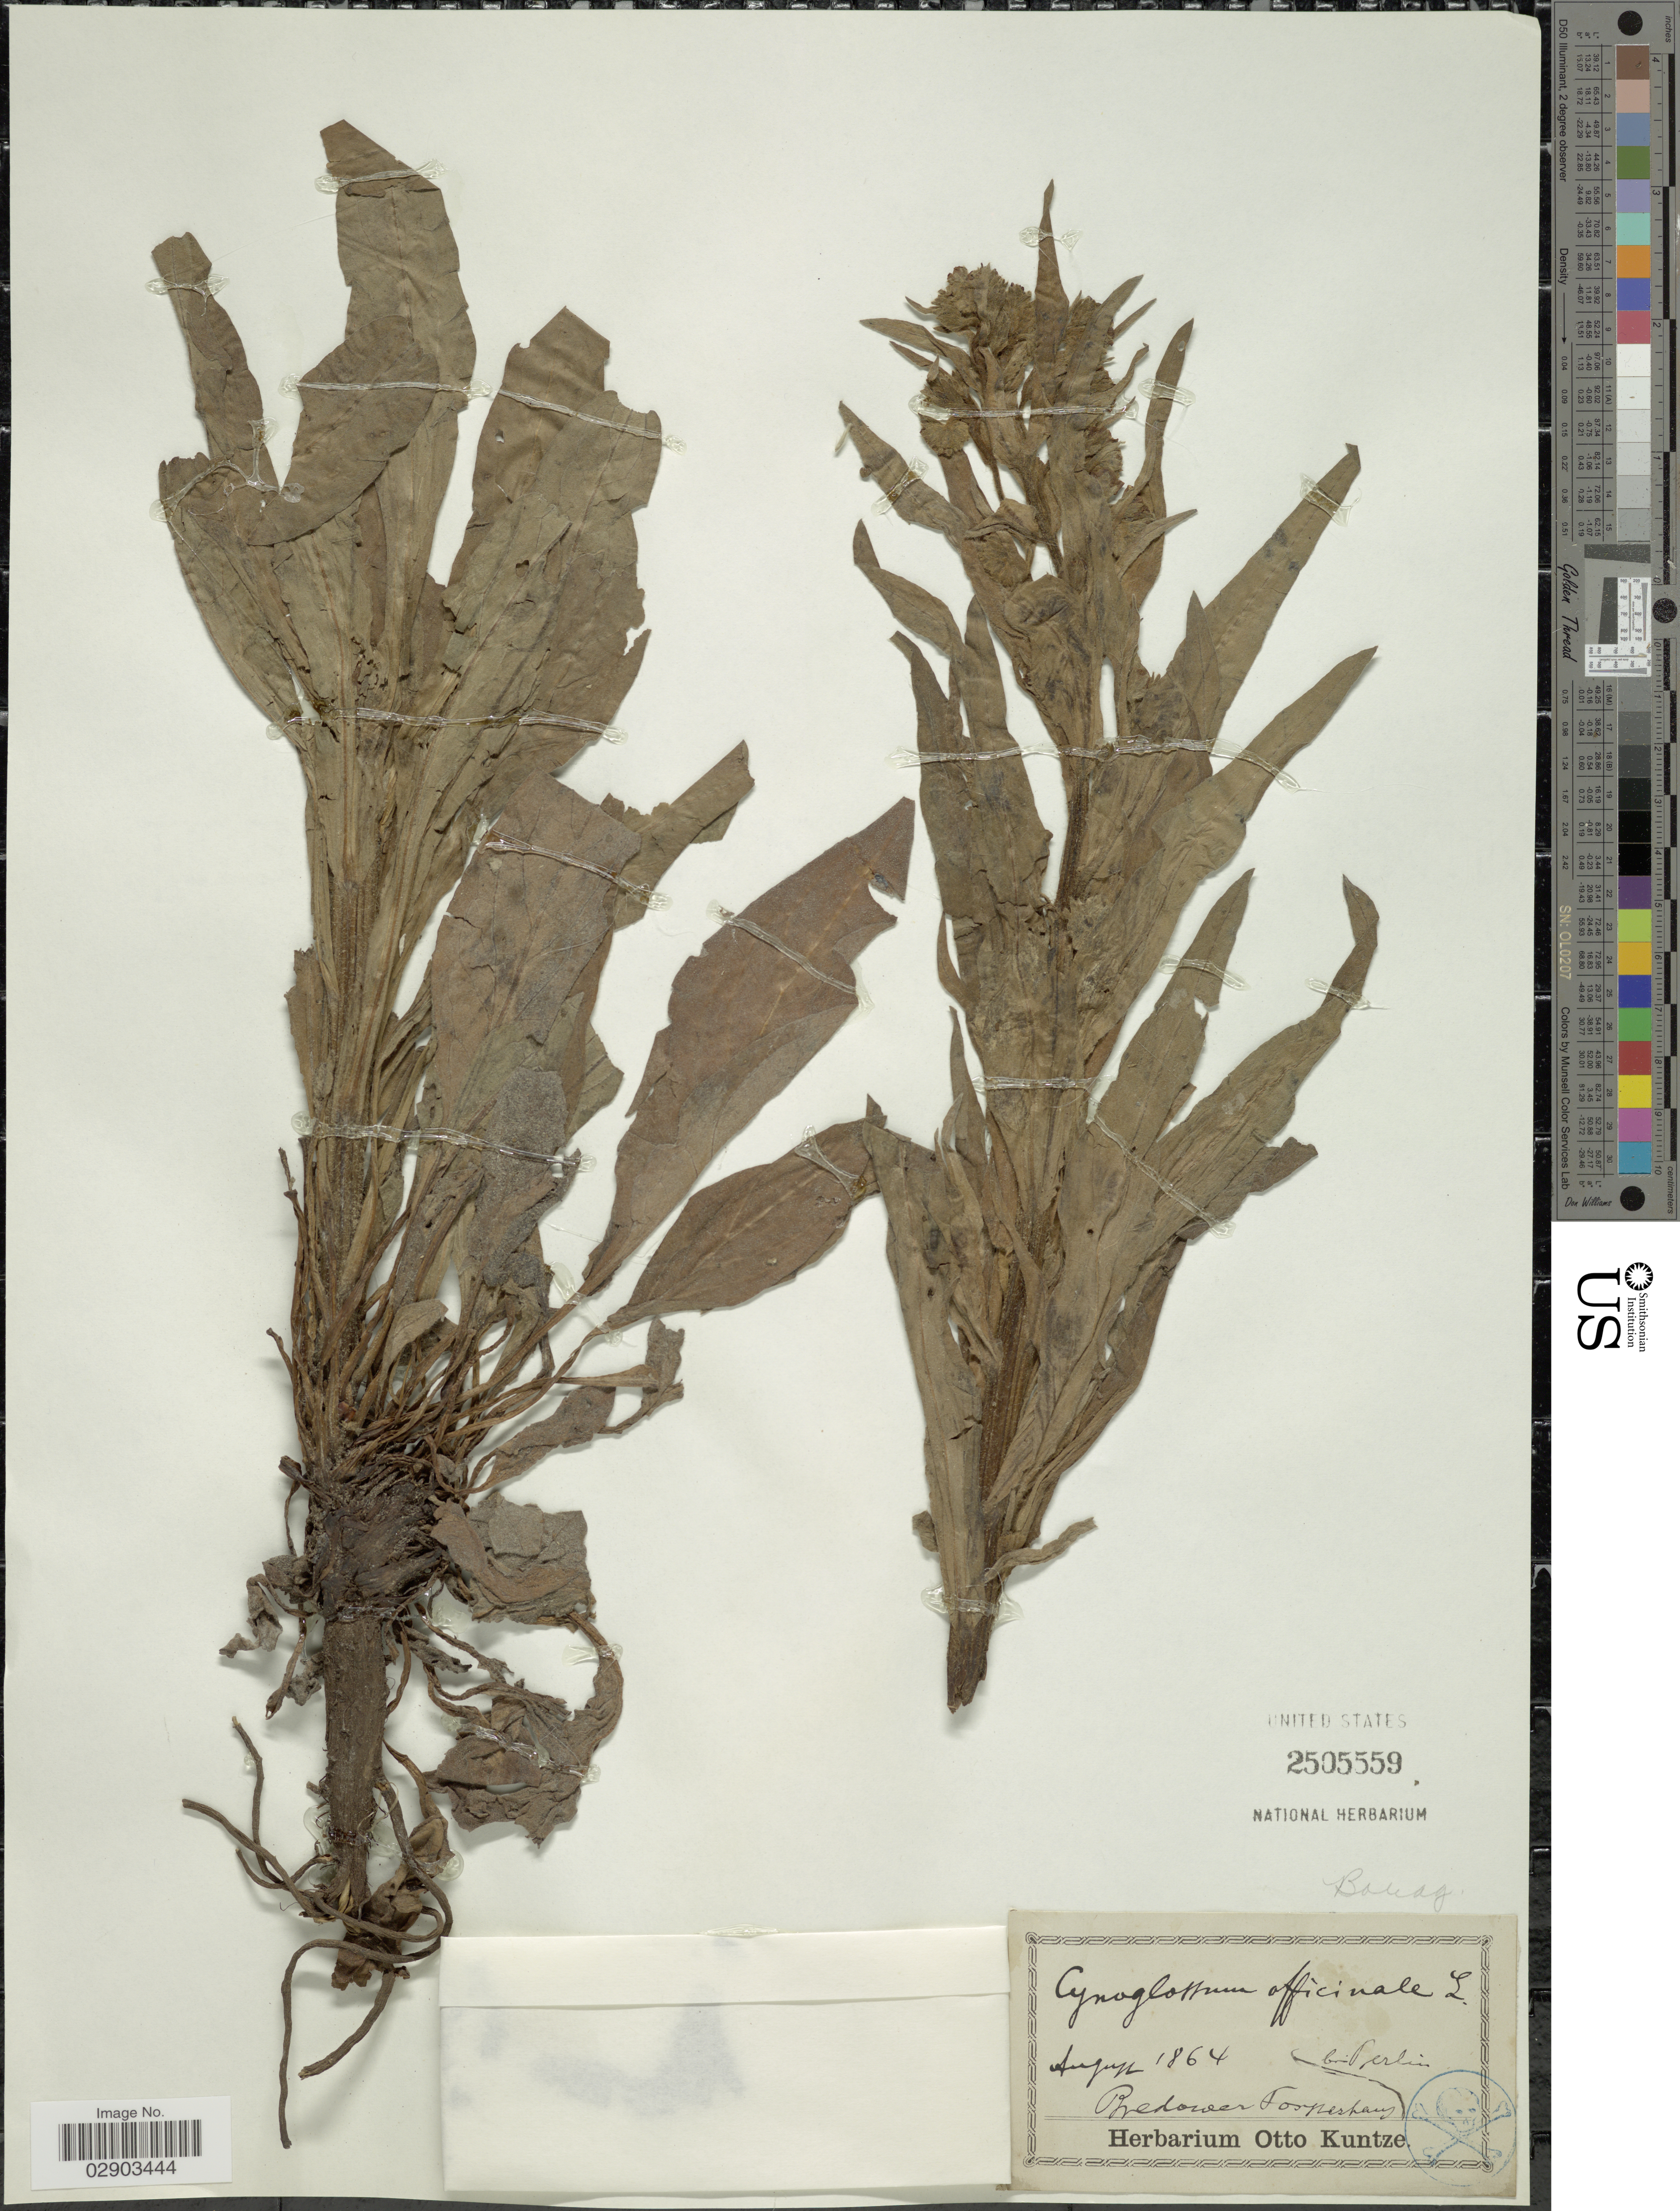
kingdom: Plantae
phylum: Tracheophyta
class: Magnoliopsida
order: Boraginales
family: Boraginaceae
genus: Cynoglossum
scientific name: Cynoglossum officinale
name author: L.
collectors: ex herb. Otto Kuntze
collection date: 1864-08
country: Germany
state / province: Berlin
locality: Bredower Forneshaus. [interpreted] Bei Berlin.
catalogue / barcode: US 2505559